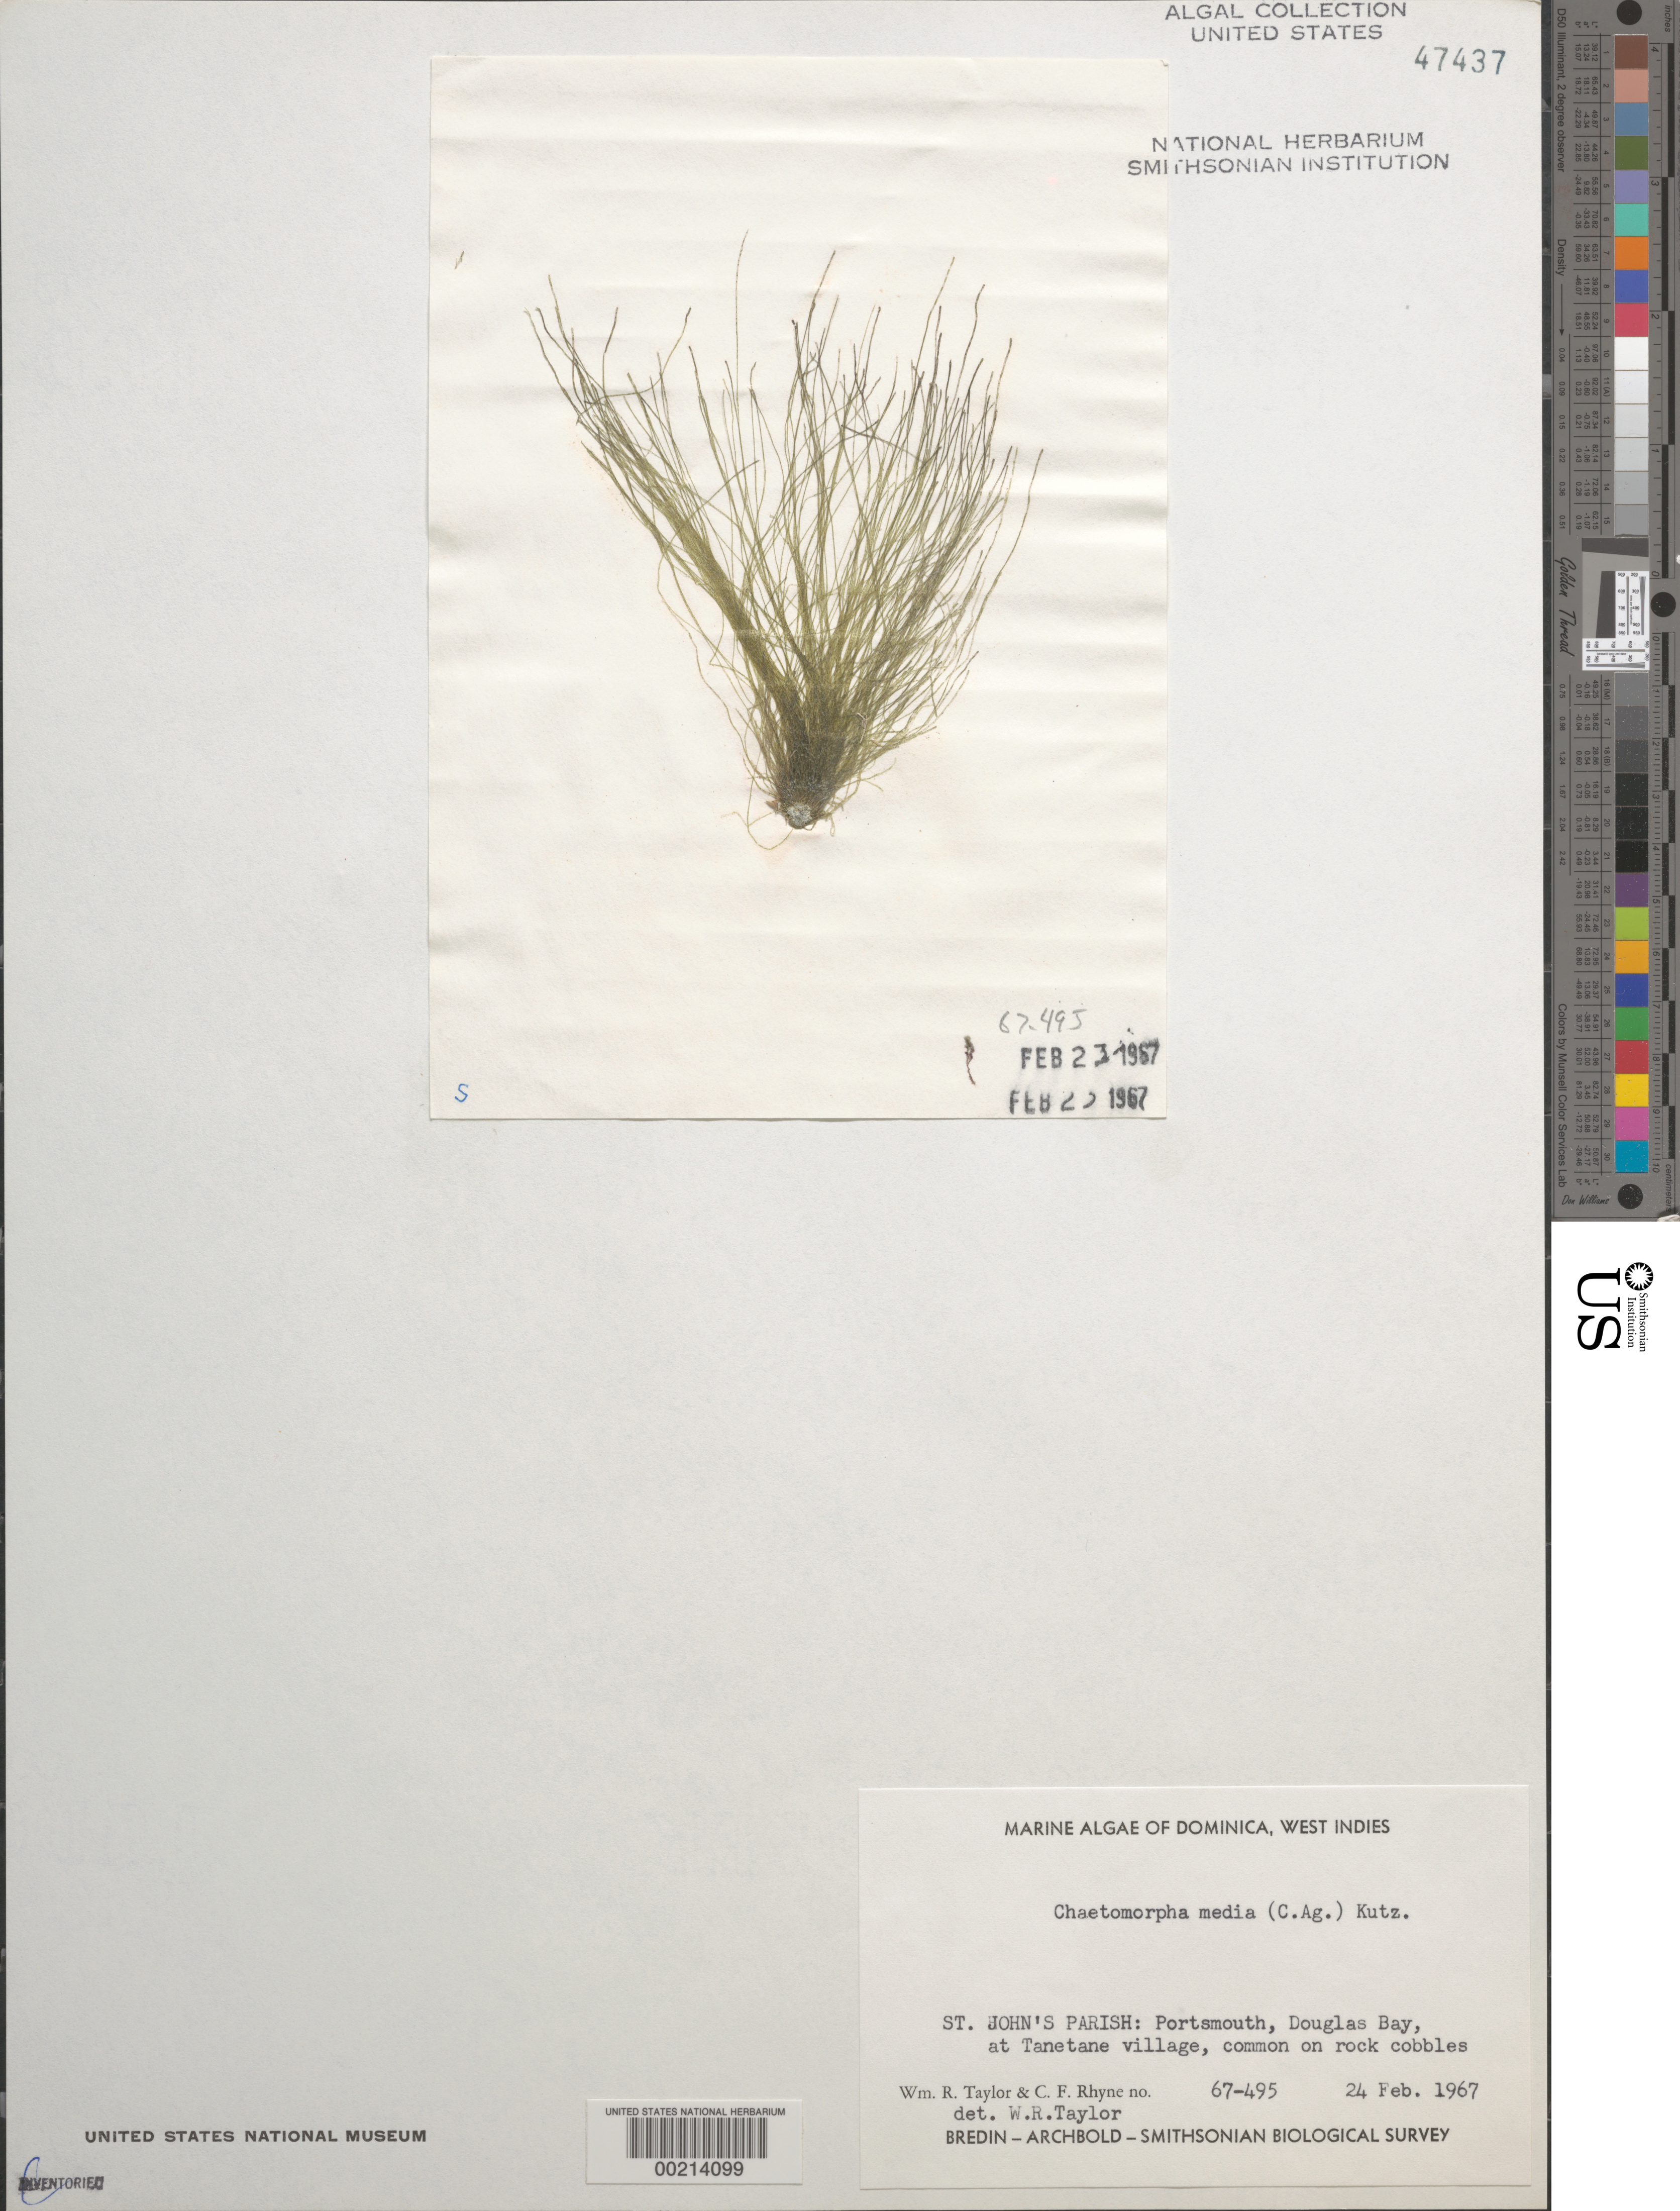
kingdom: Plantae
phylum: Chlorophyta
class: Ulvophyceae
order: Cladophorales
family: Cladophoraceae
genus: Chaetomorpha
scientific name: Chaetomorpha melagonium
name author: (F. Weber & D. Mohr) Kützing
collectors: W. R. Taylor & C. Rhyne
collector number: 67-495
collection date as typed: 24 Feb 1967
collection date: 1967-02-24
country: Dominica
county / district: St. John's Parish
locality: Portsmouth, Douglas Bay, Tanetane village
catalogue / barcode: US 47437